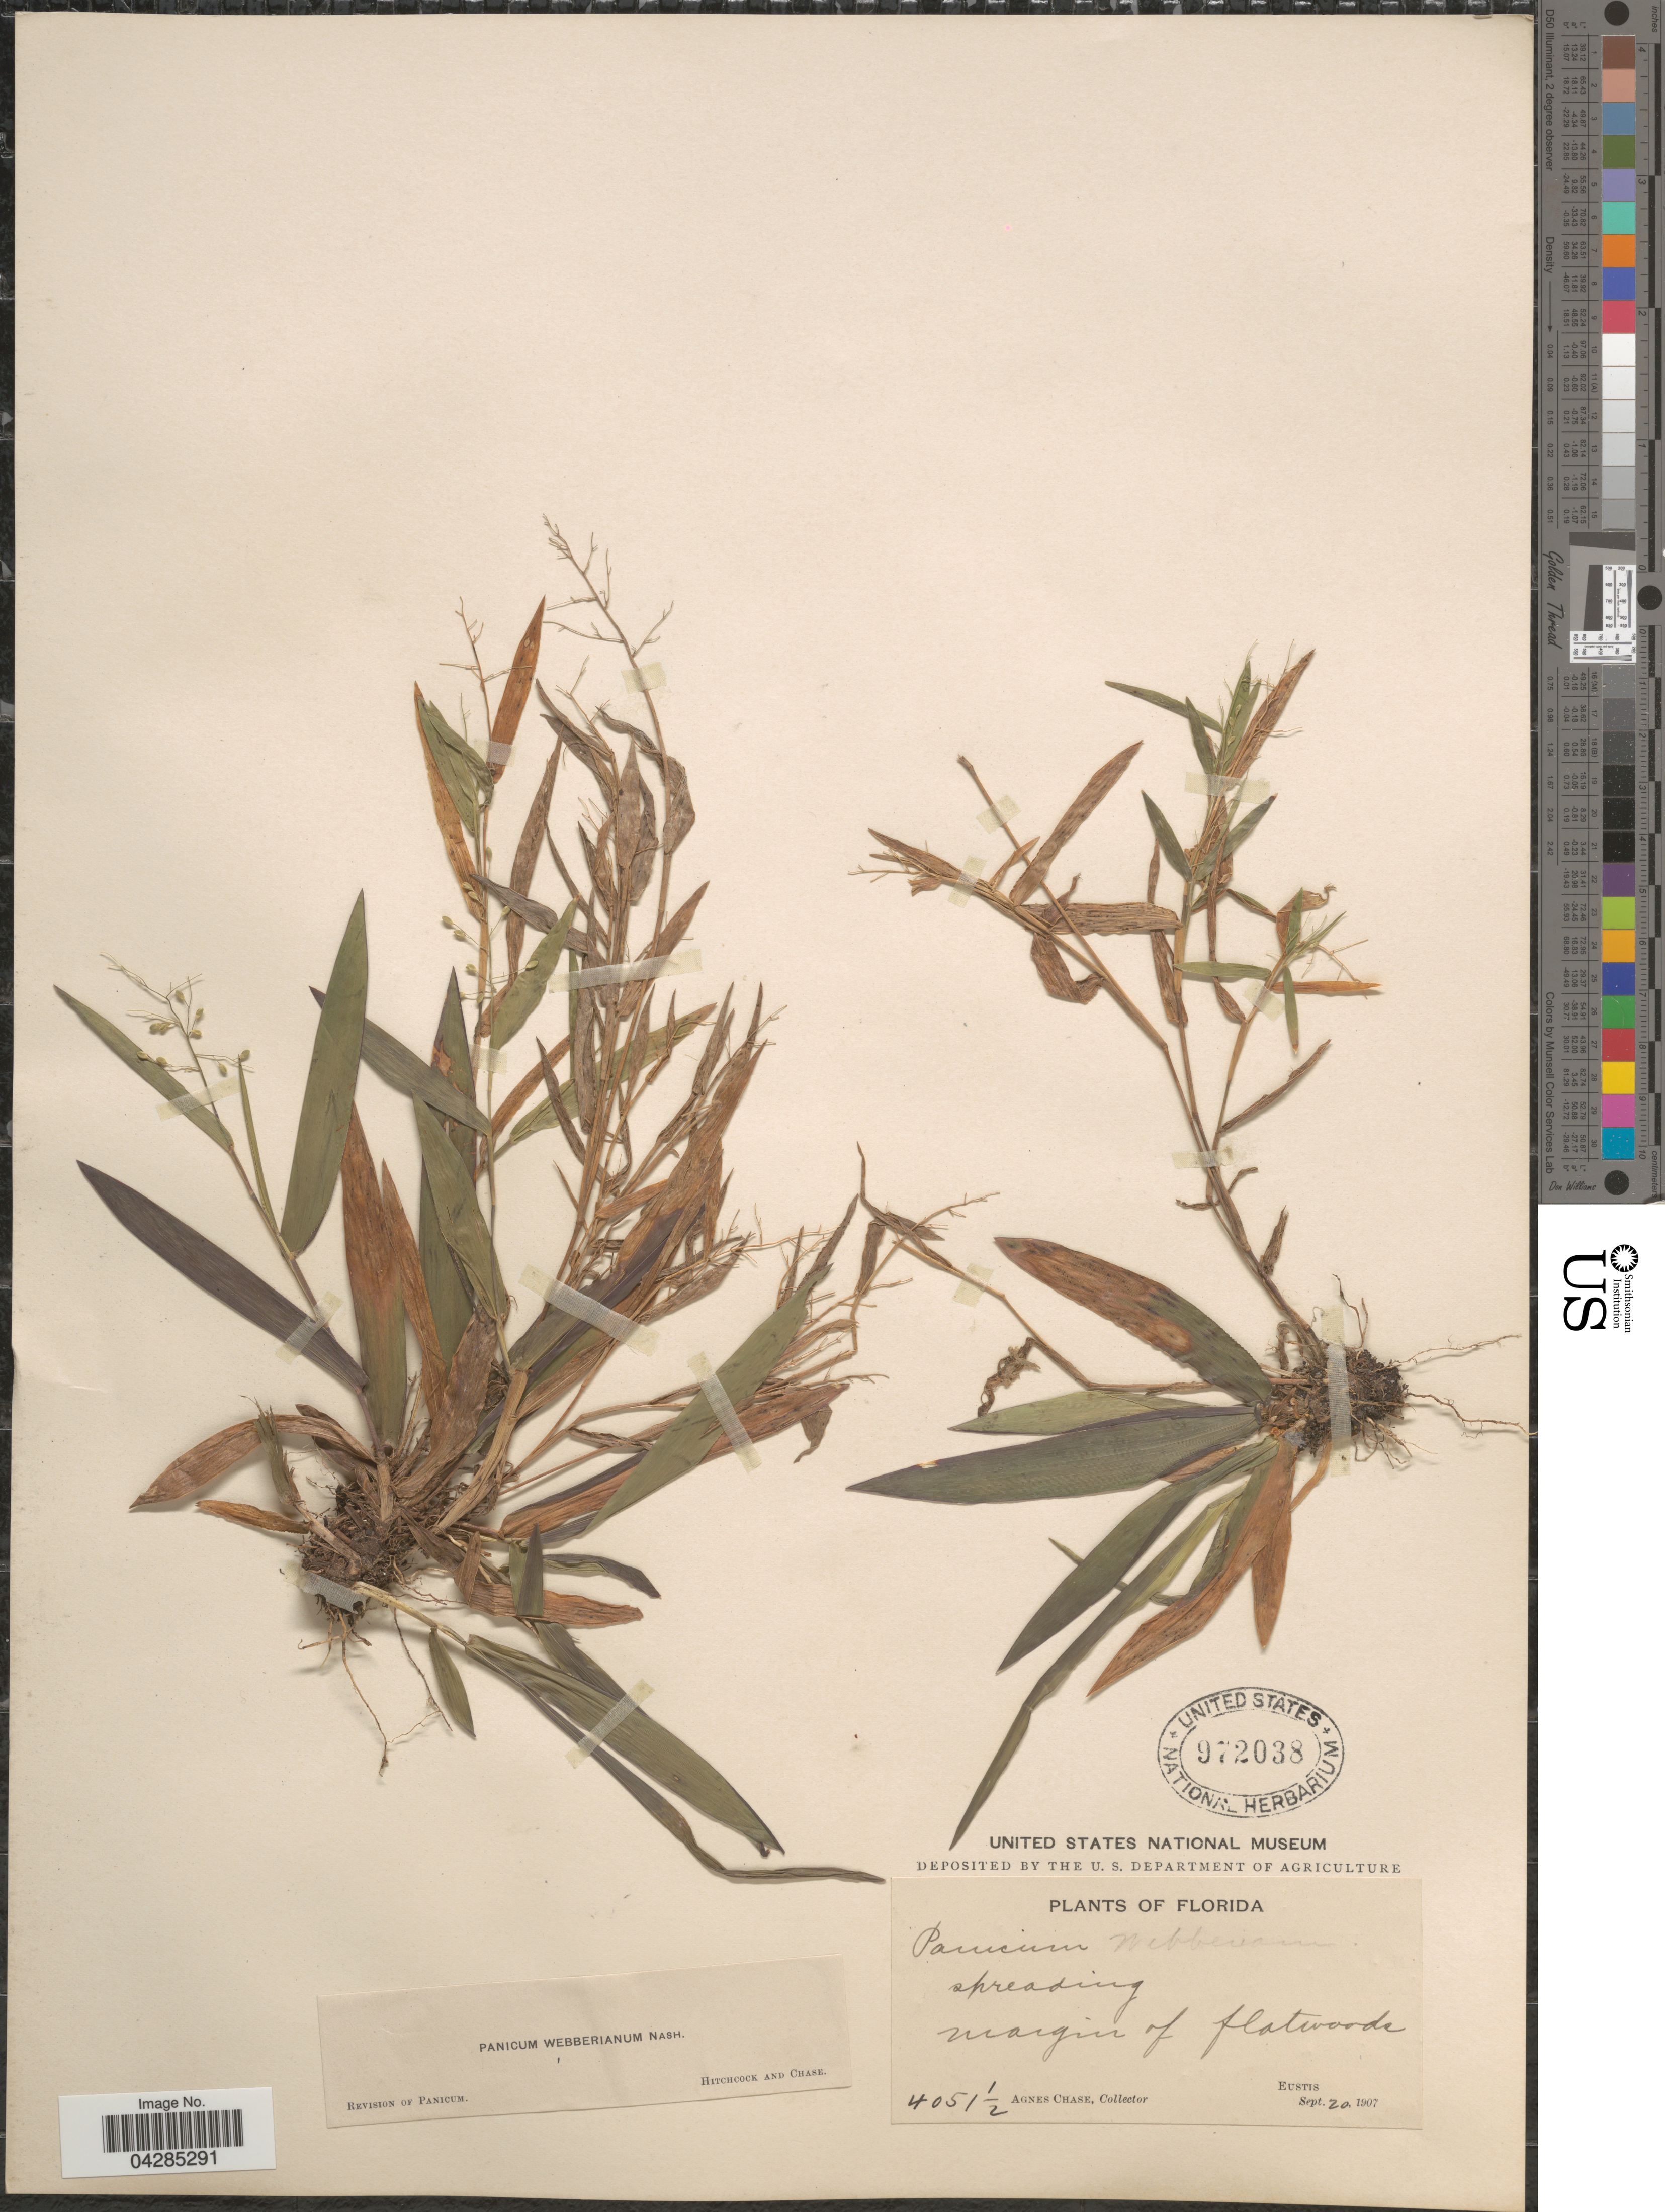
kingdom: Plantae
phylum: Tracheophyta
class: Liliopsida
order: Poales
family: Poaceae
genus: Dichanthelium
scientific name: Dichanthelium portoricense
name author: (Desv. ex Ham.) B.F. Hansen & Wunderlin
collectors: A. Chase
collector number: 4051½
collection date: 1907-09-20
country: United States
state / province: Florida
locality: Margin of flatwoods. Eustis.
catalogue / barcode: US 972038